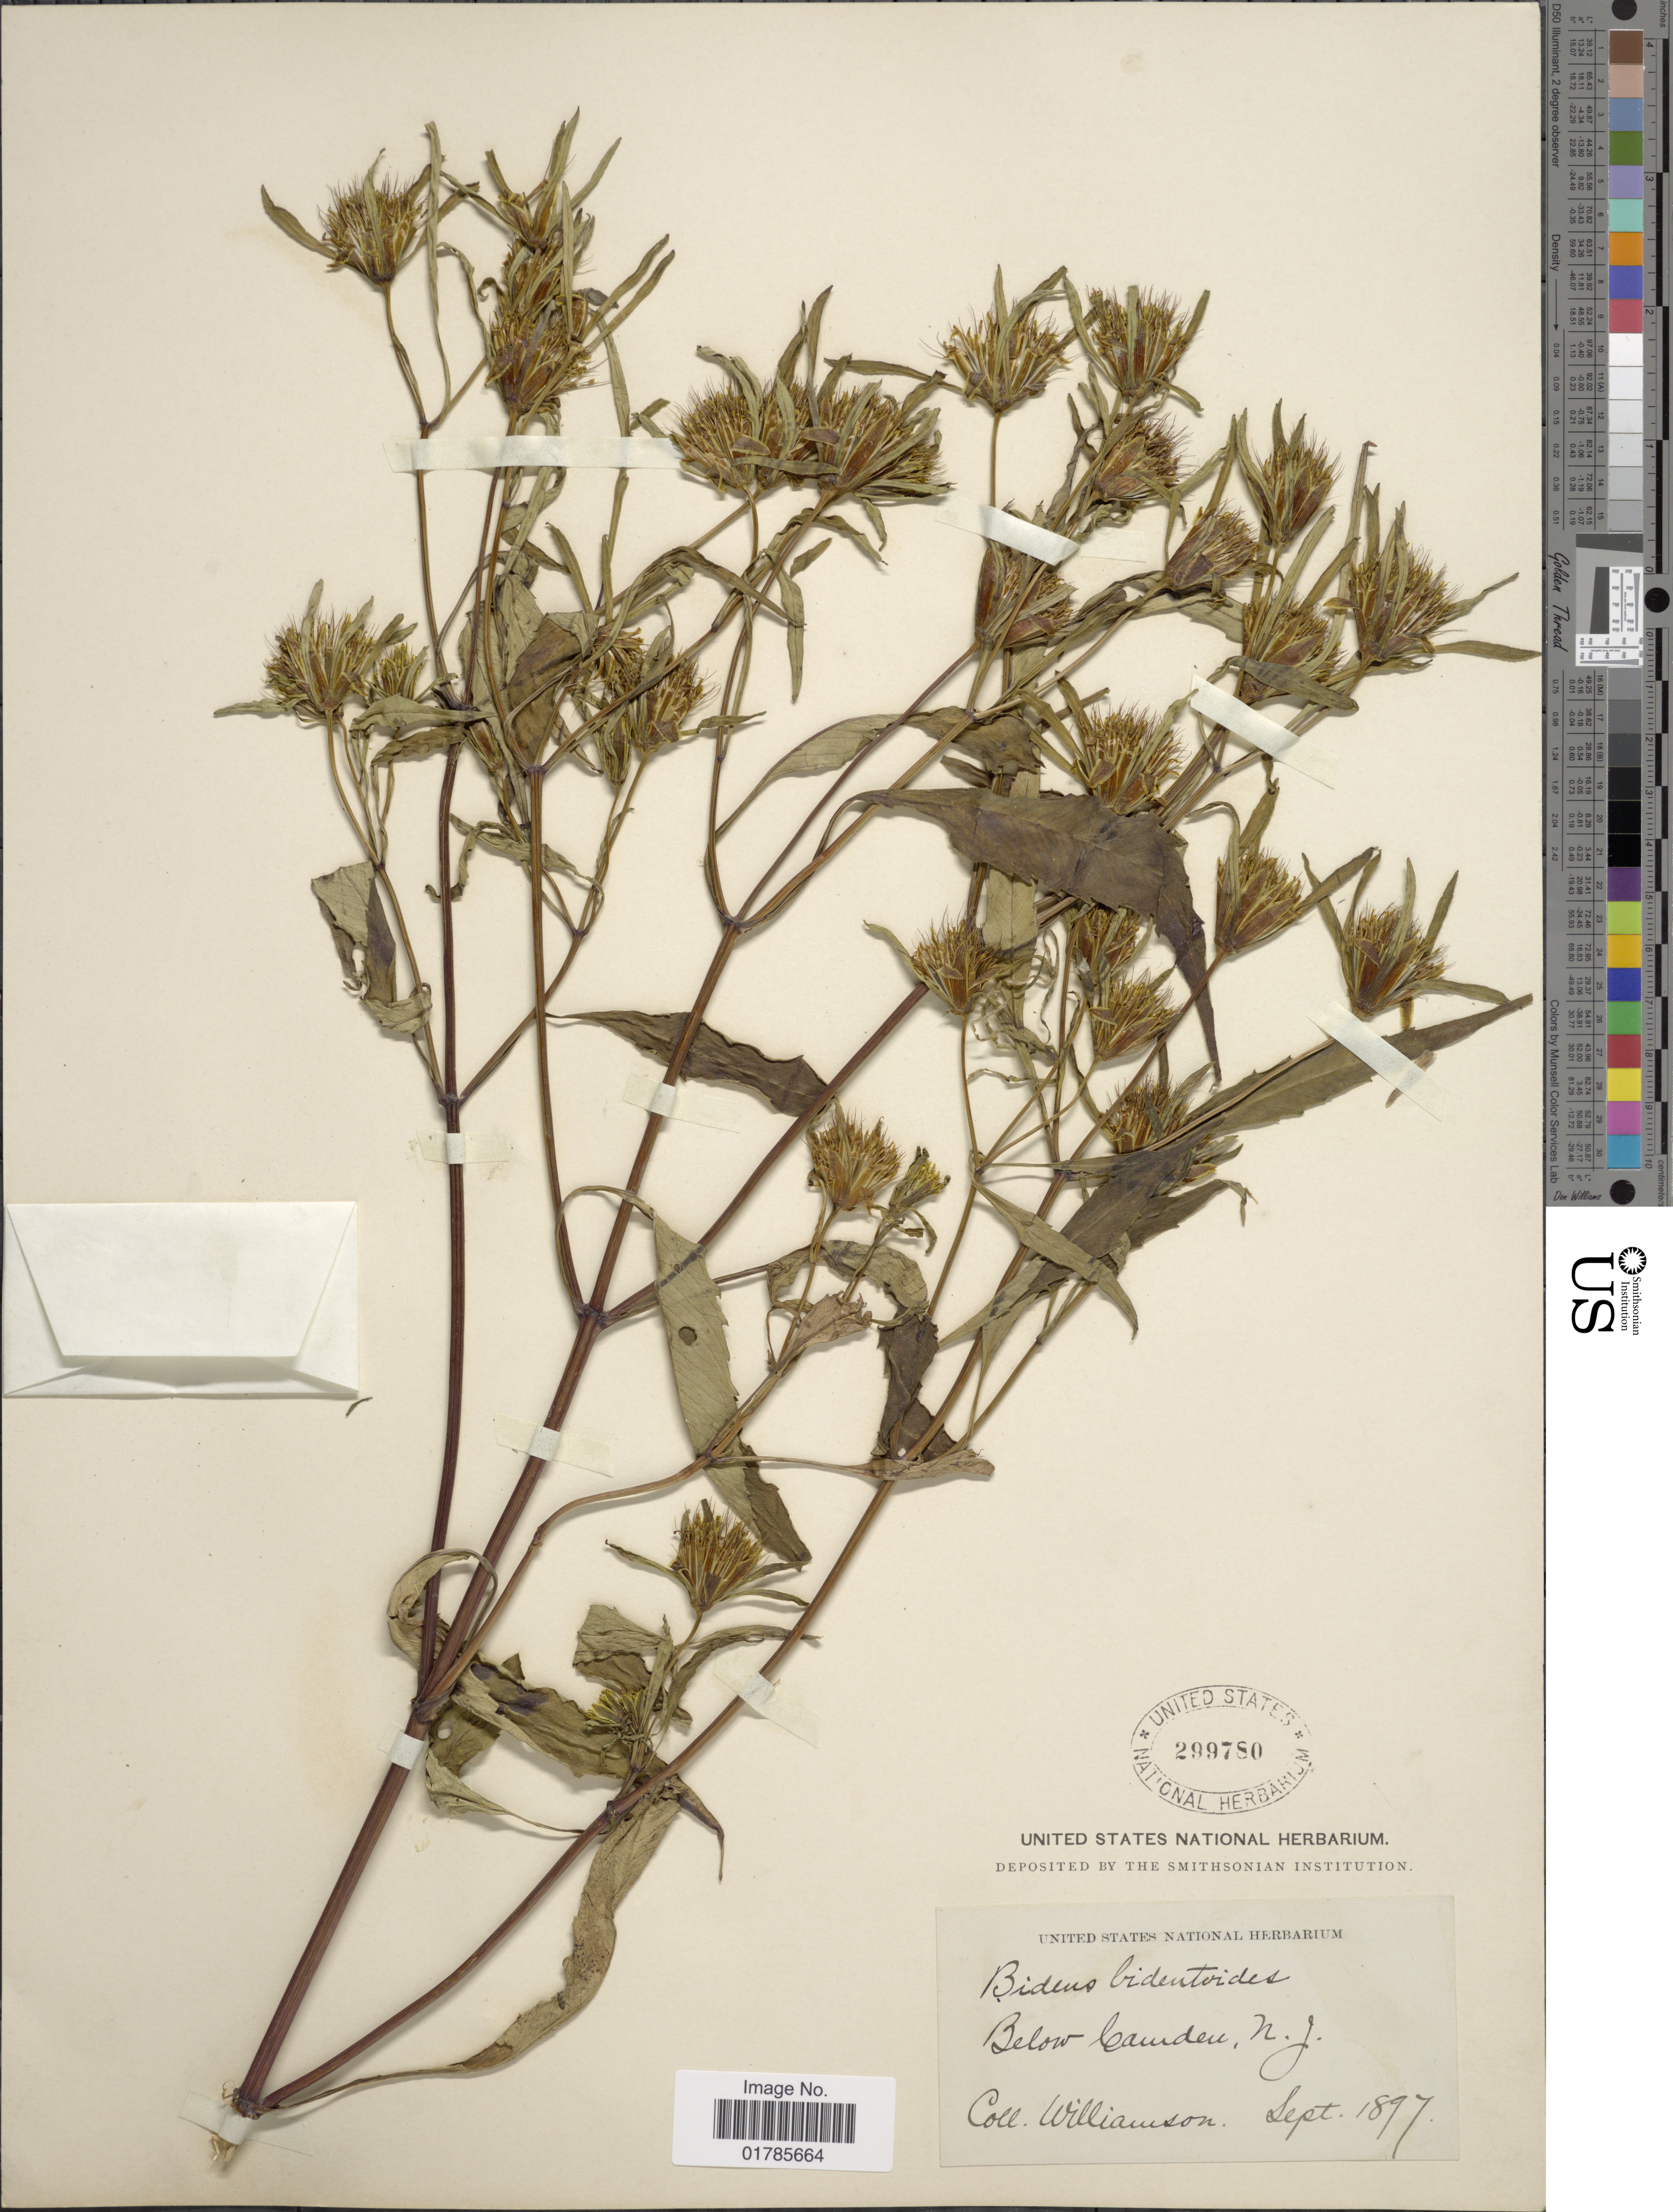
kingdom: Plantae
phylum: Tracheophyta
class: Magnoliopsida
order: Asterales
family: Asteraceae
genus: Bidens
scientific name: Bidens bidentoides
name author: (Nutt.) Britton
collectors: Williamson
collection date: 1897-09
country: United States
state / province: New Jersey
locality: Below Camden, N. J.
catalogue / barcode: US 299780